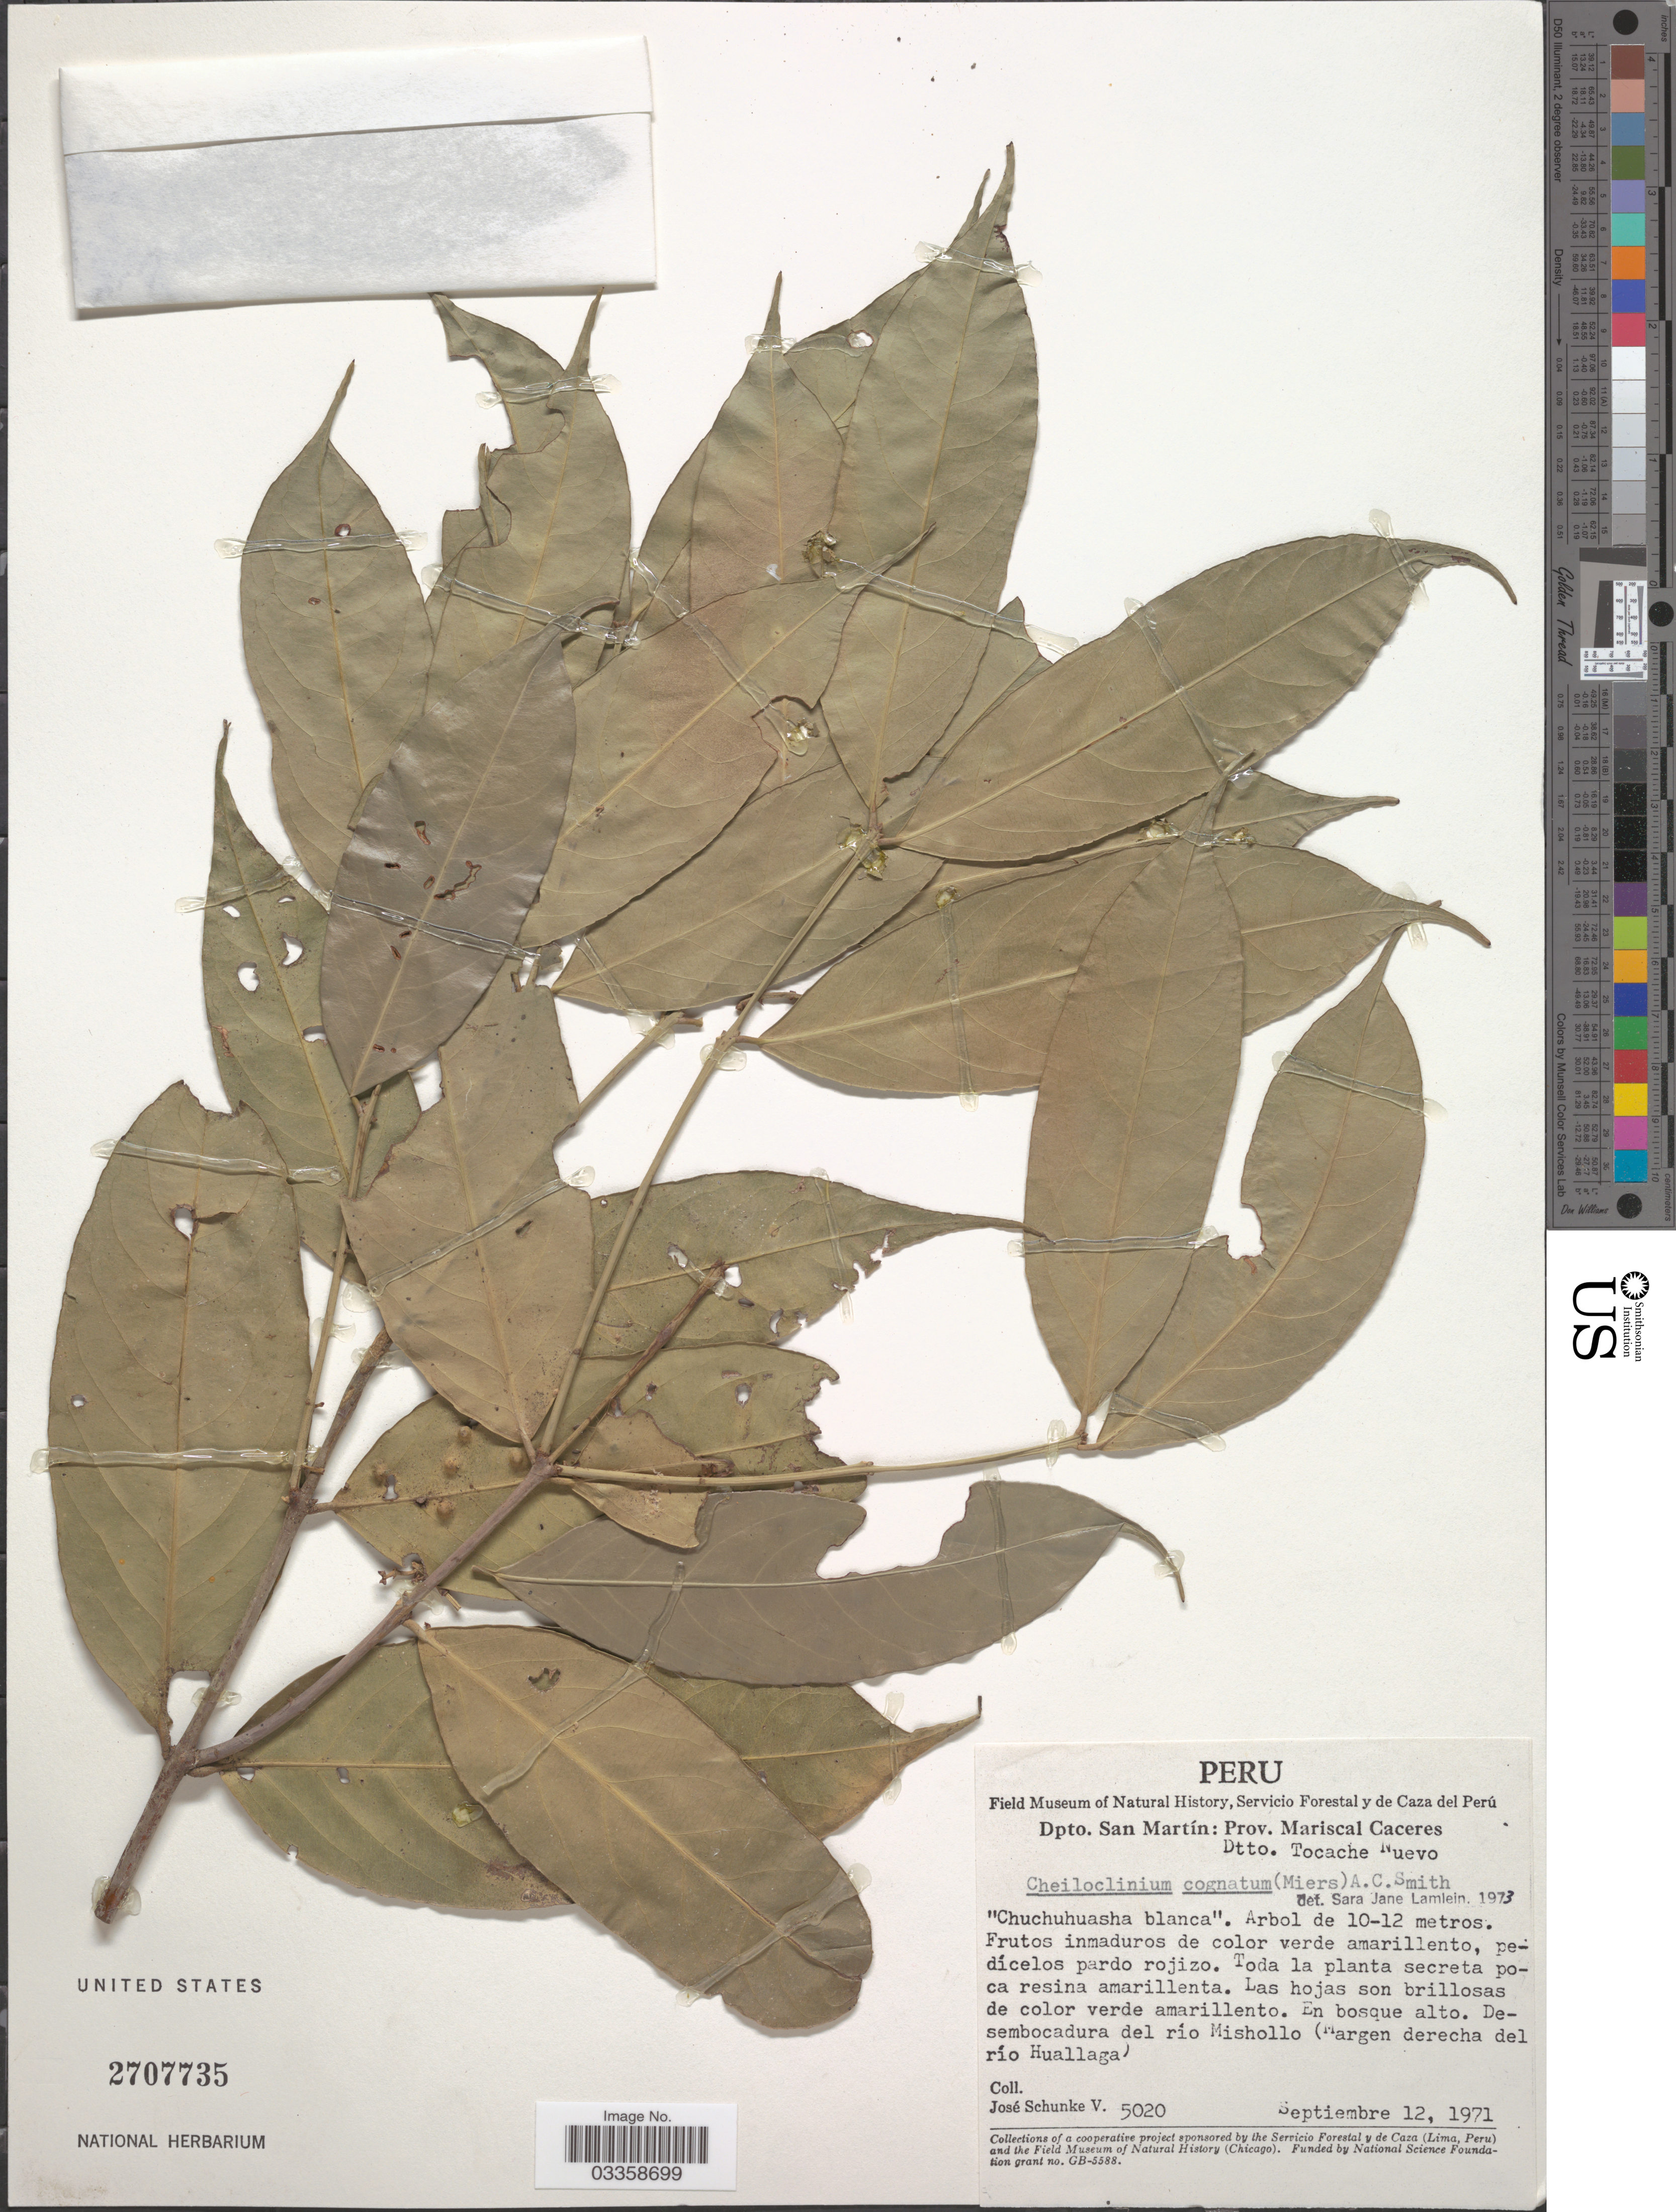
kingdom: Plantae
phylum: Tracheophyta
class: Magnoliopsida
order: Celastrales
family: Celastraceae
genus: Cheiloclinium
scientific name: Cheiloclinium cognatum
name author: (Miers) A.C. Sm.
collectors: J. Schunke Vigo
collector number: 5020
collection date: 1971-09-12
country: Peru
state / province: San Martín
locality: Dpto. San Martín: Prov. Mariscal Caceres, Dtto. Tocache Nuevo, Desembocadura del río Mishollo (Margen derecha del río Huallaga).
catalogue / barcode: US 2707735